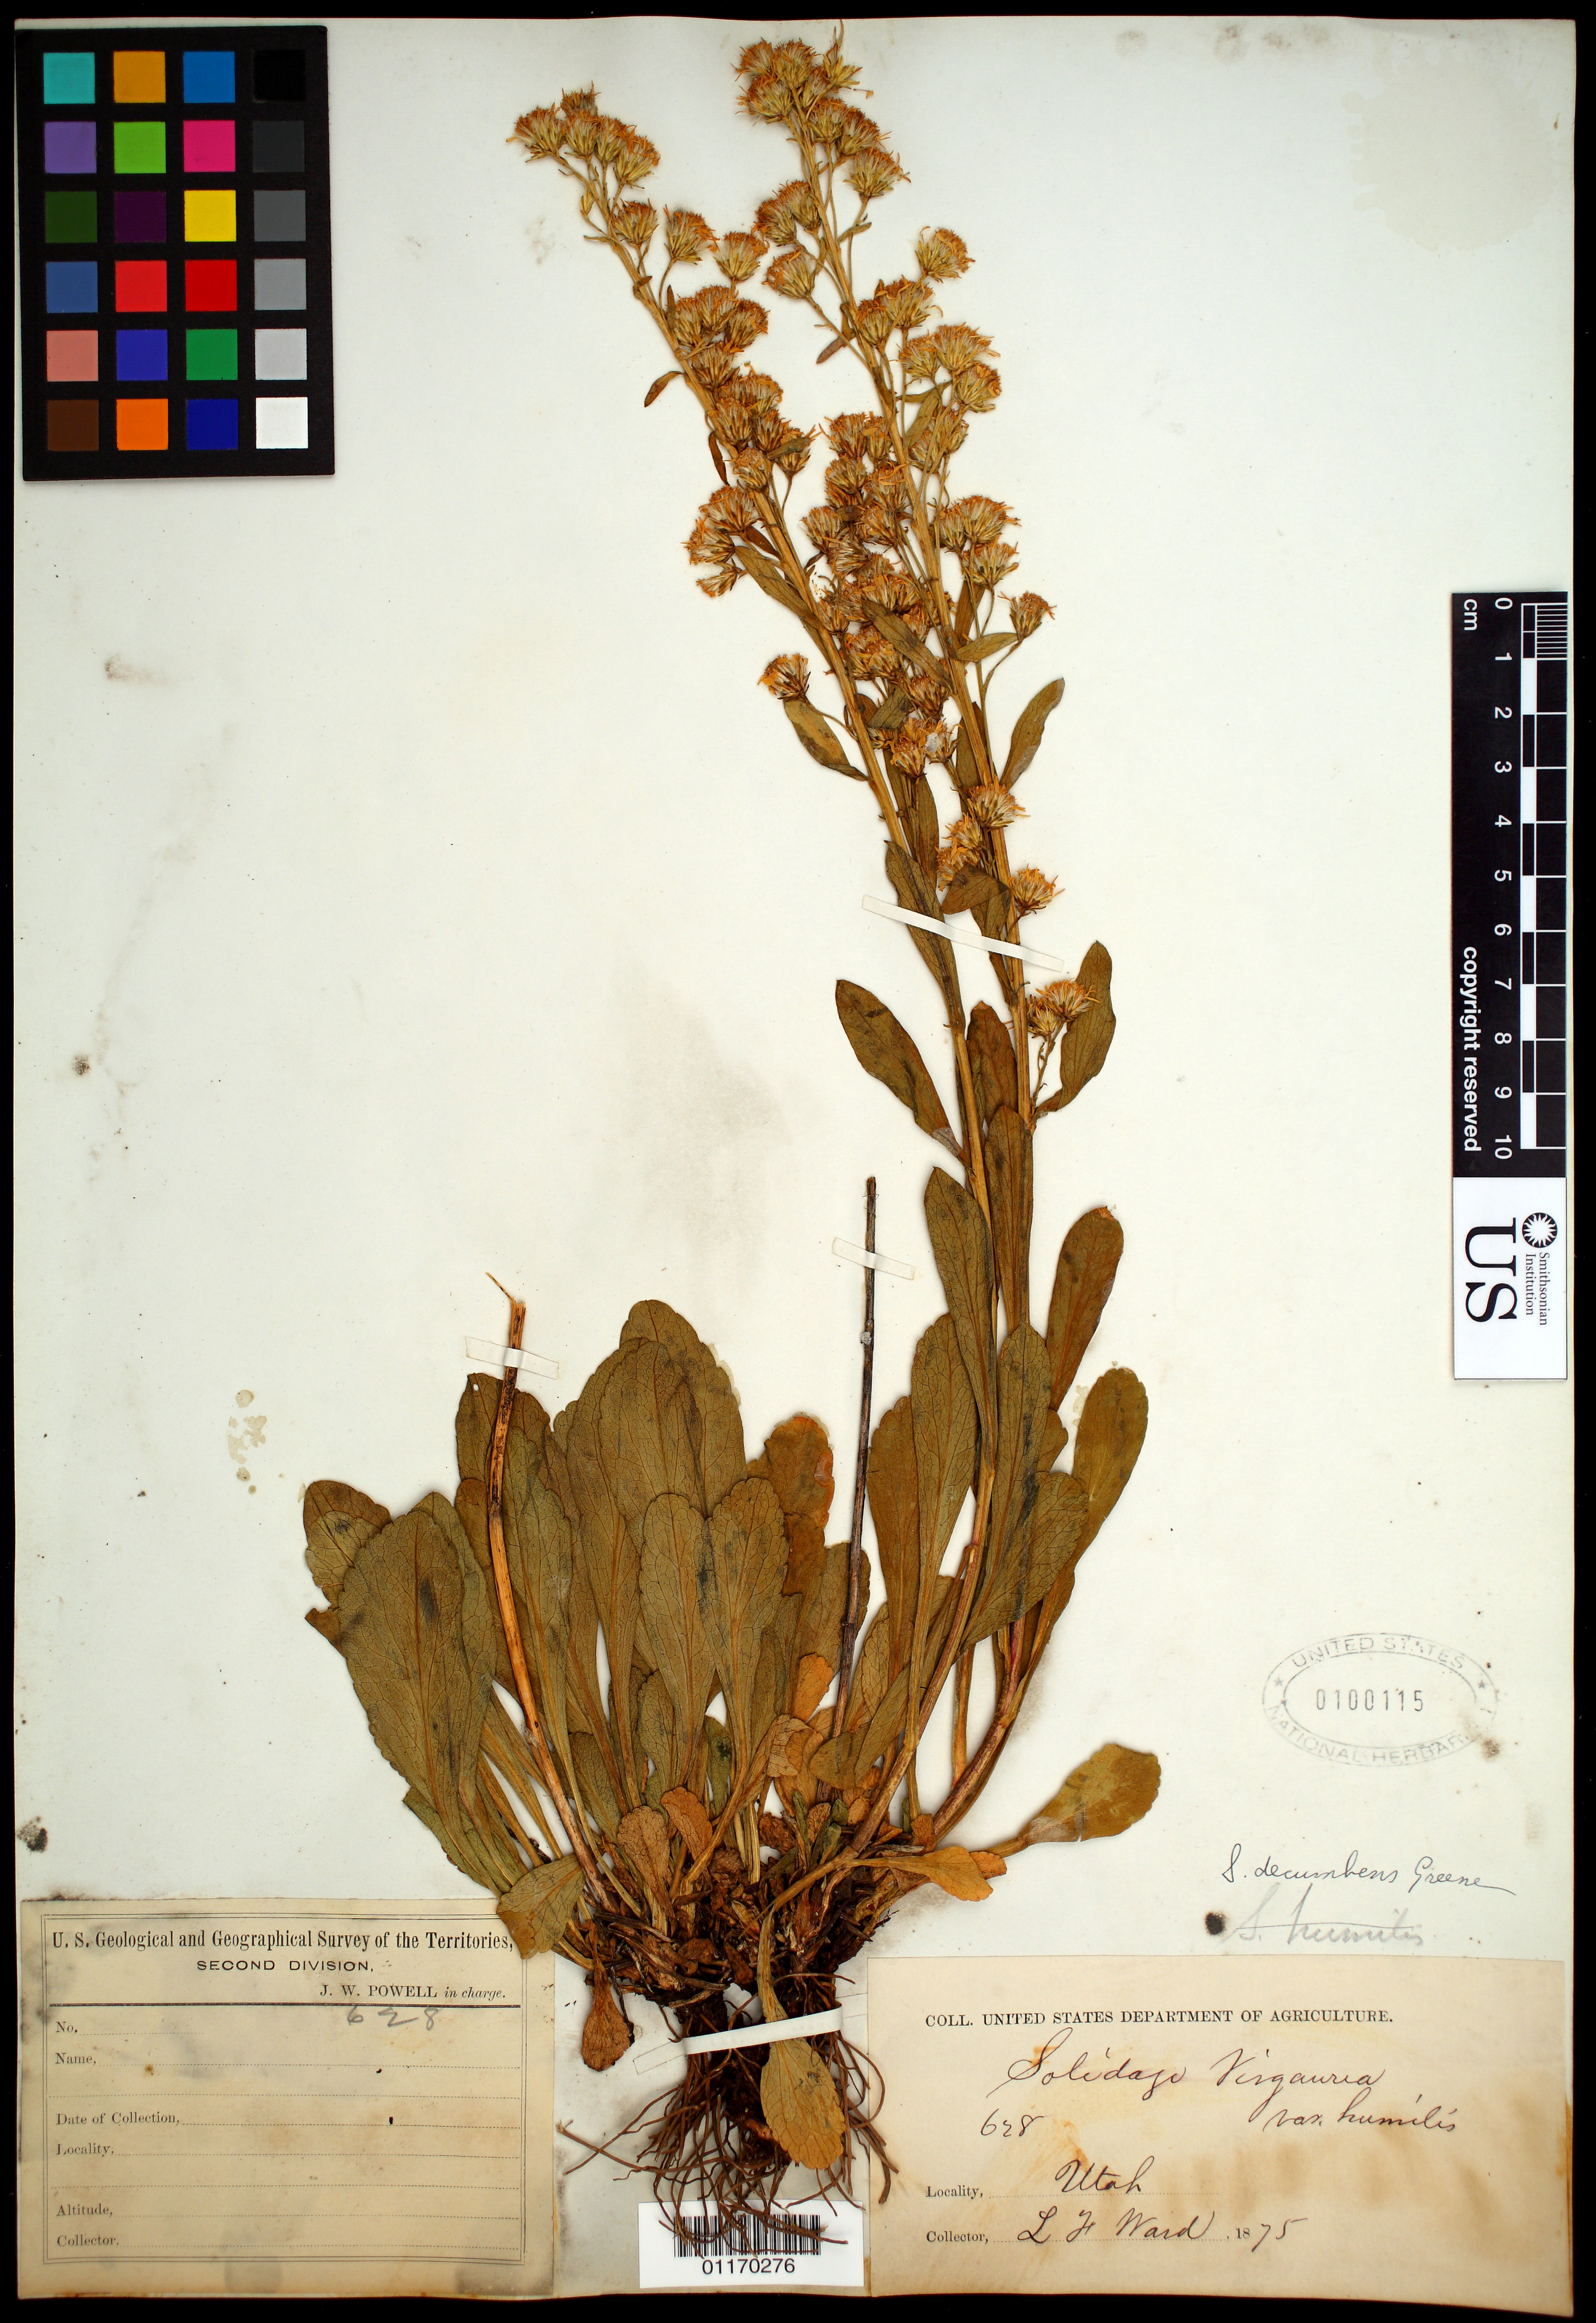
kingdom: Plantae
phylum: Tracheophyta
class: Magnoliopsida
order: Asterales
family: Asteraceae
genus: Solidago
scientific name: Solidago decumbens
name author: Greene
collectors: L. F. Ward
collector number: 628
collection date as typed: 1875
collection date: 1875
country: United States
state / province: Utah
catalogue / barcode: US 100115